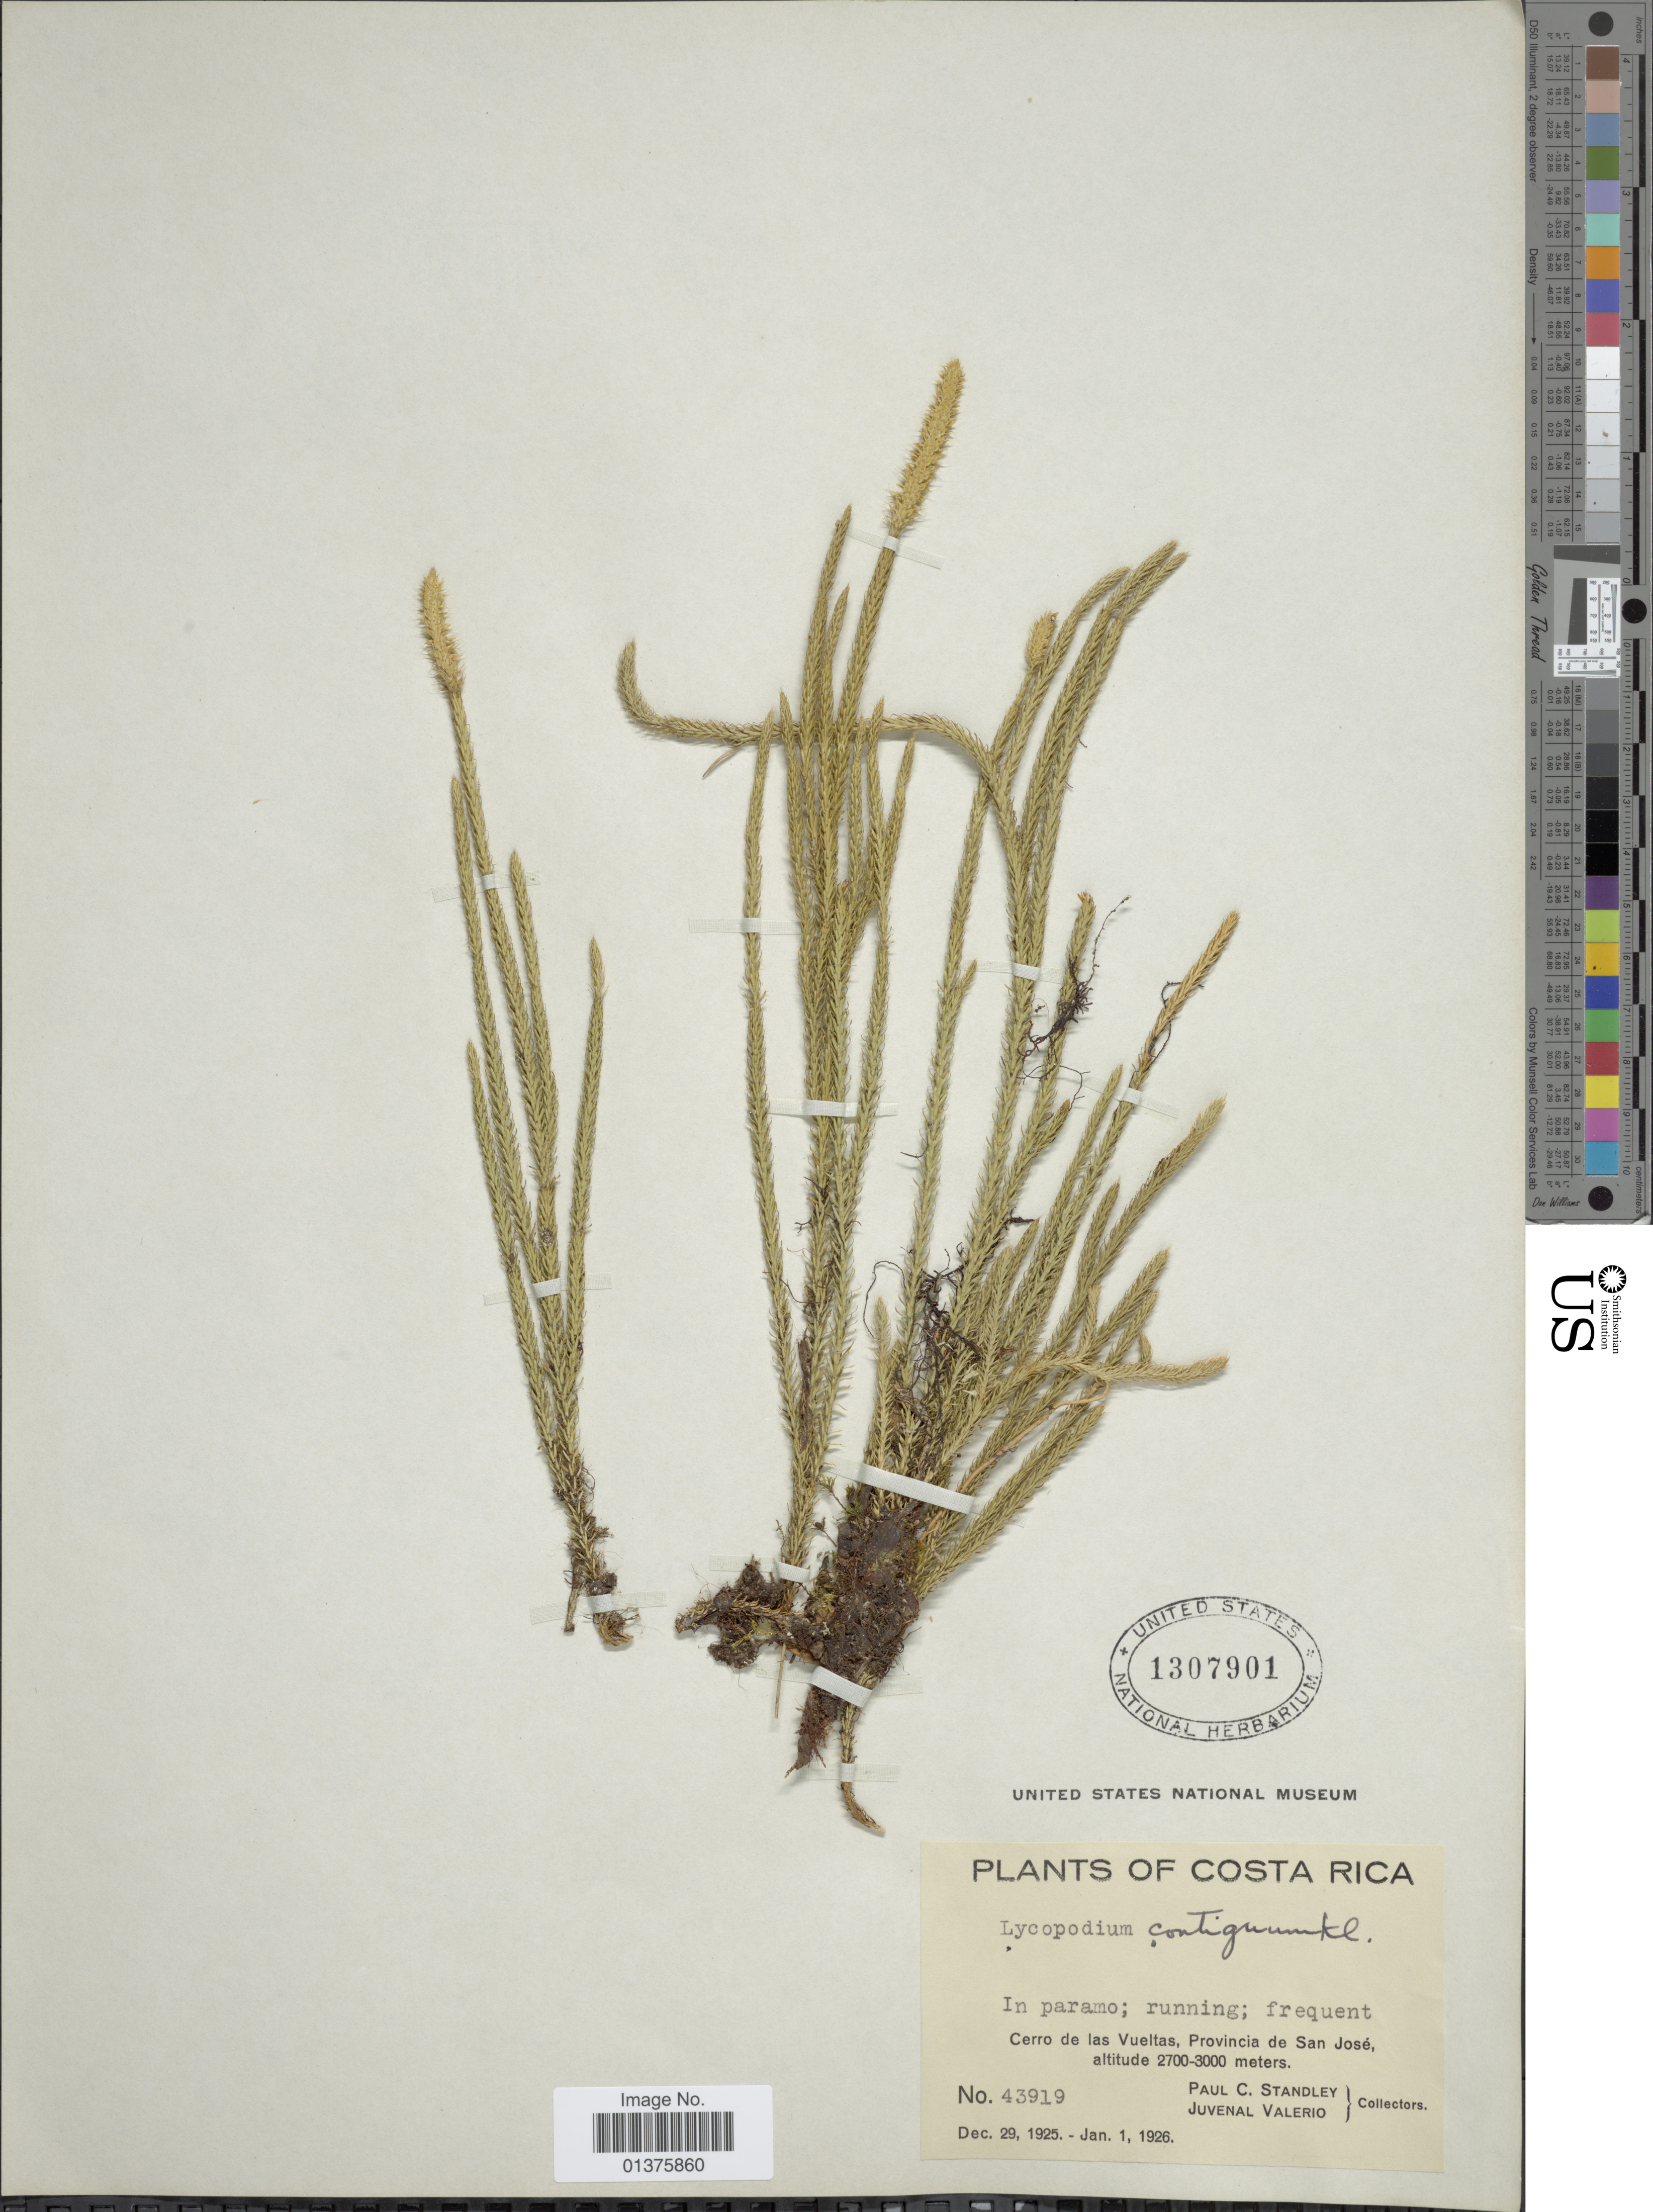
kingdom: Plantae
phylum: Tracheophyta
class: Lycopodiopsida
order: Lycopodiales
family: Lycopodiaceae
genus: Lycopodium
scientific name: Lycopodium clavatum subsp. contiguum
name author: (Klotzsch) B. Øllg.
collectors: P. C. Standley & J. Valerio R.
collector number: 43919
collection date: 1925-12-29/1926-01-01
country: Costa Rica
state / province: San José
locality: Cerro de las Vueltas, Provincia de San José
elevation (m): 2700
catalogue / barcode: US 1307901